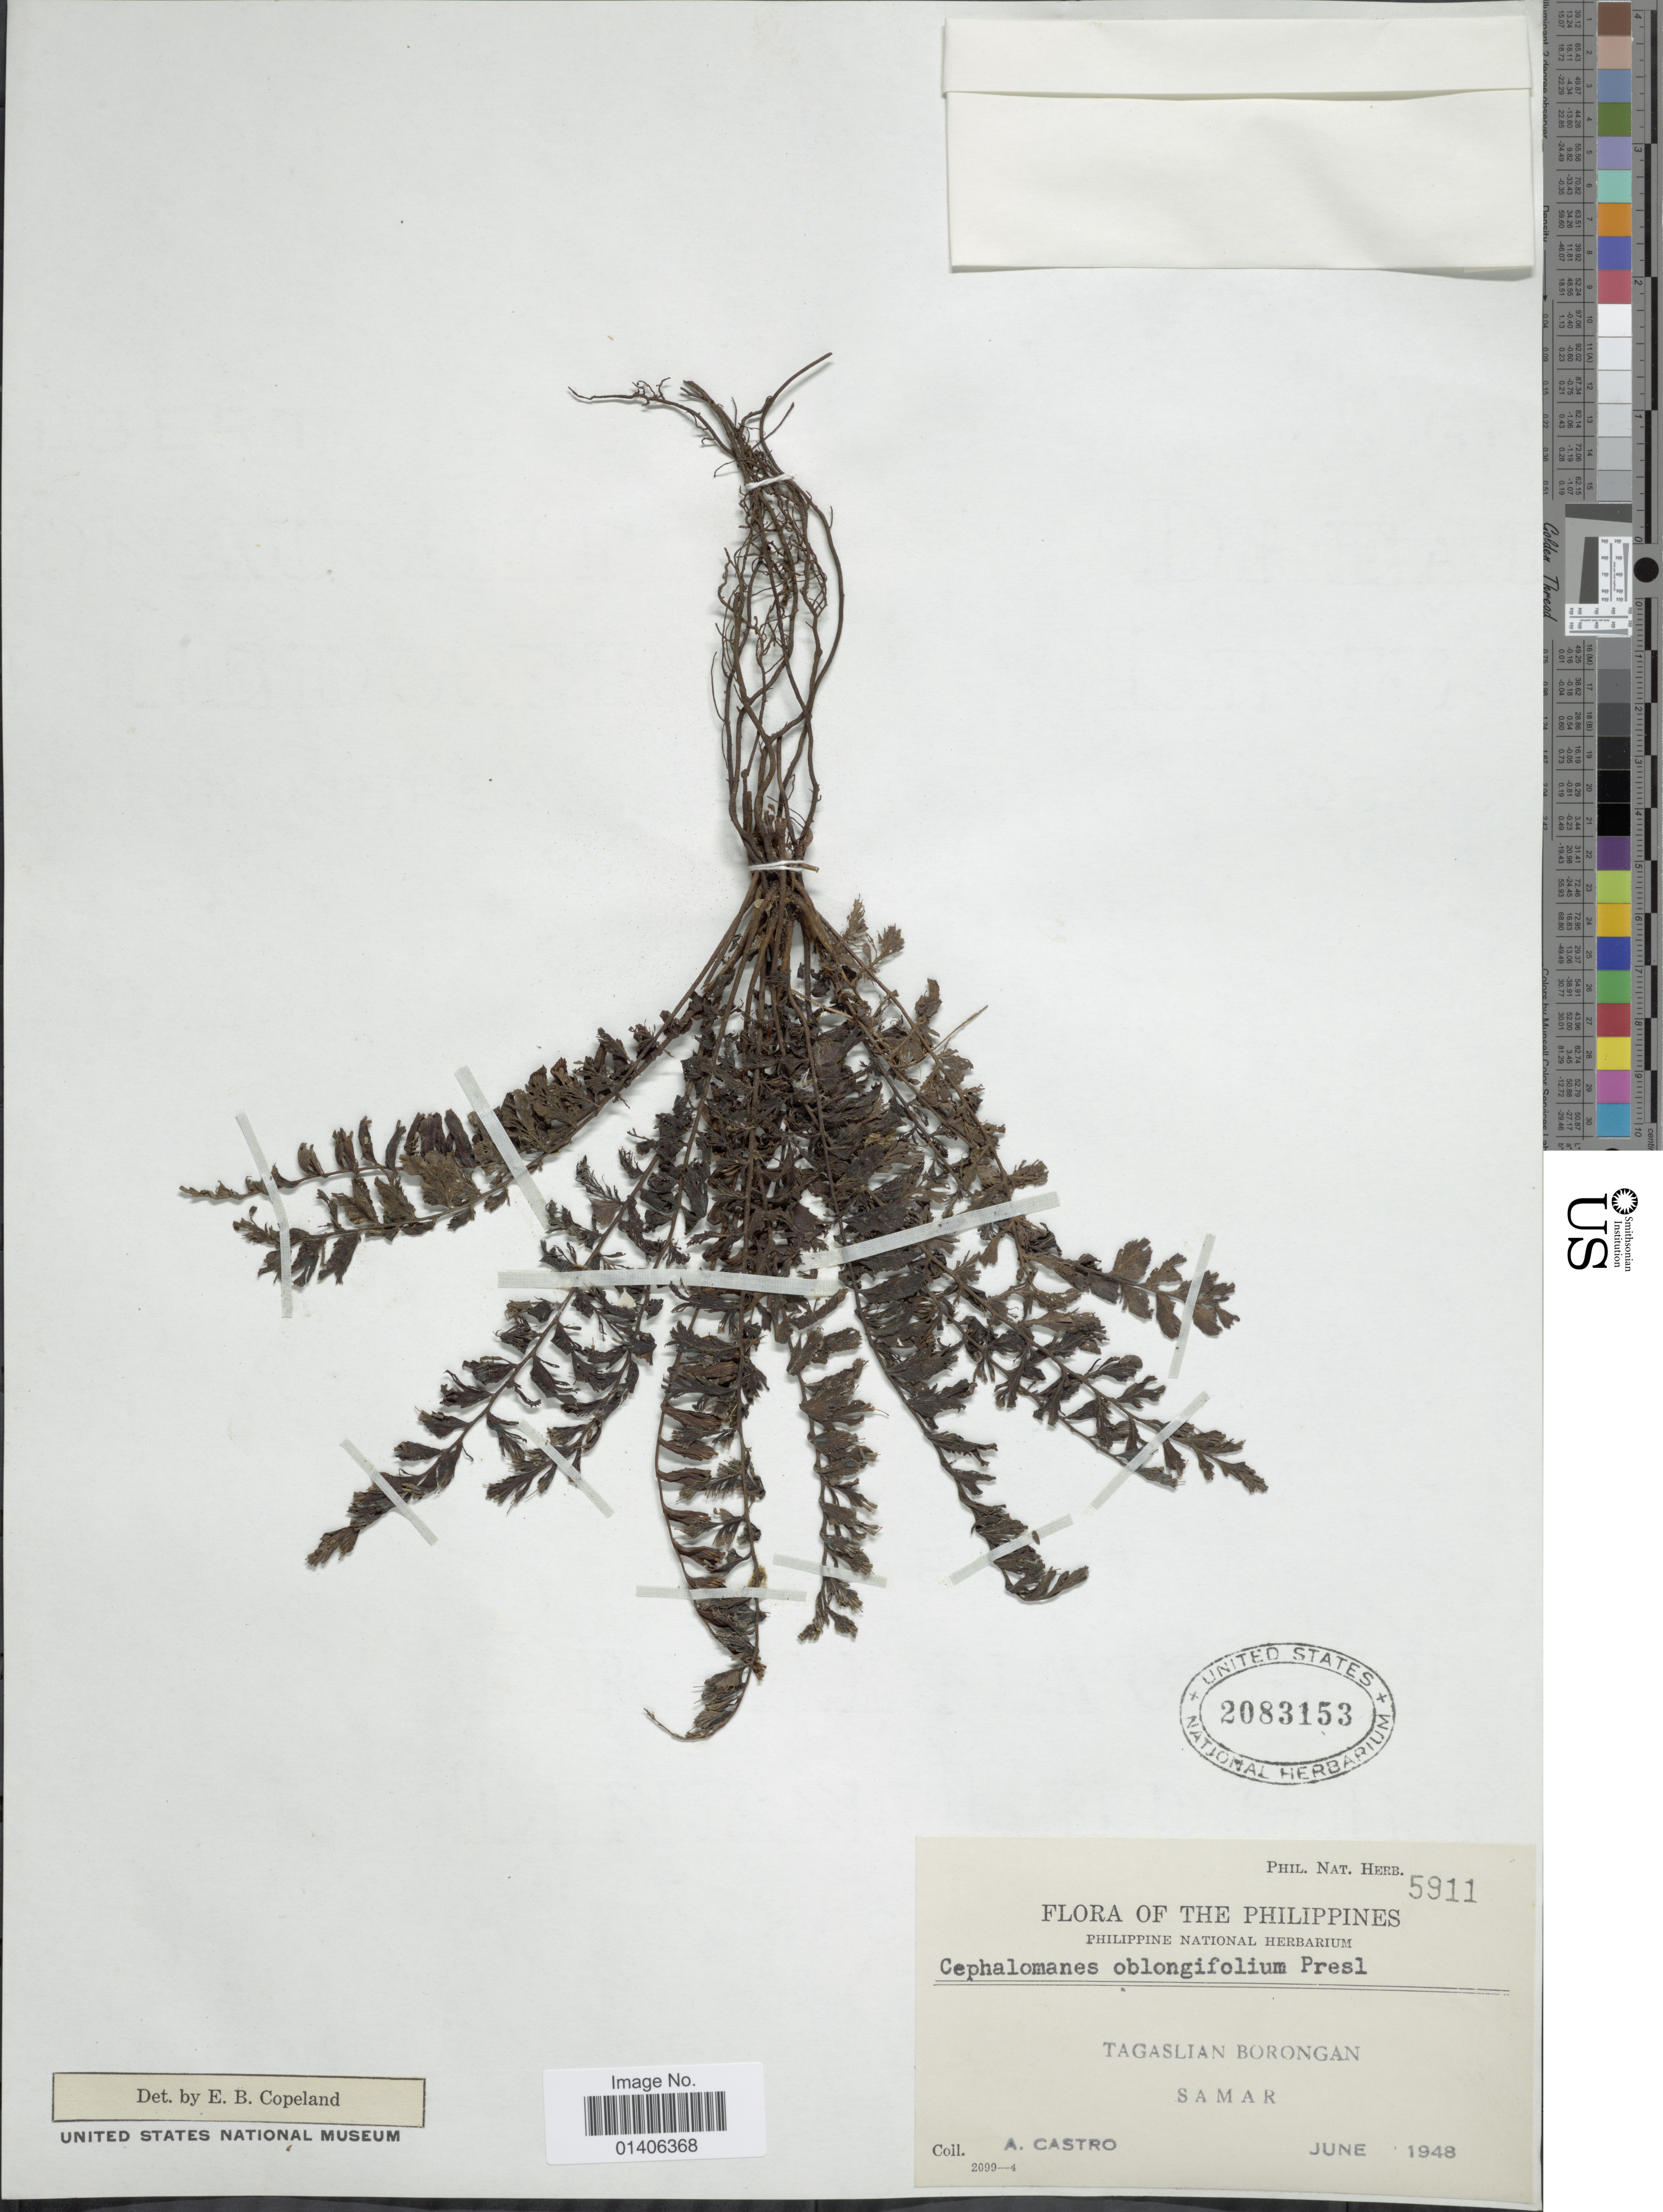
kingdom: Plantae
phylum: Tracheophyta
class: Polypodiopsida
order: Hymenophyllales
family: Hymenophyllaceae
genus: Cephalomanes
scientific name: Cephalomanes javanicum var. asplenoides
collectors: A. Castro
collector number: Phil. Nat. Herb. 5911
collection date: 1948-06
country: Philippines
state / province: Eastern Visayas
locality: Tagaslian Borongan Samar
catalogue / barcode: US 2083153